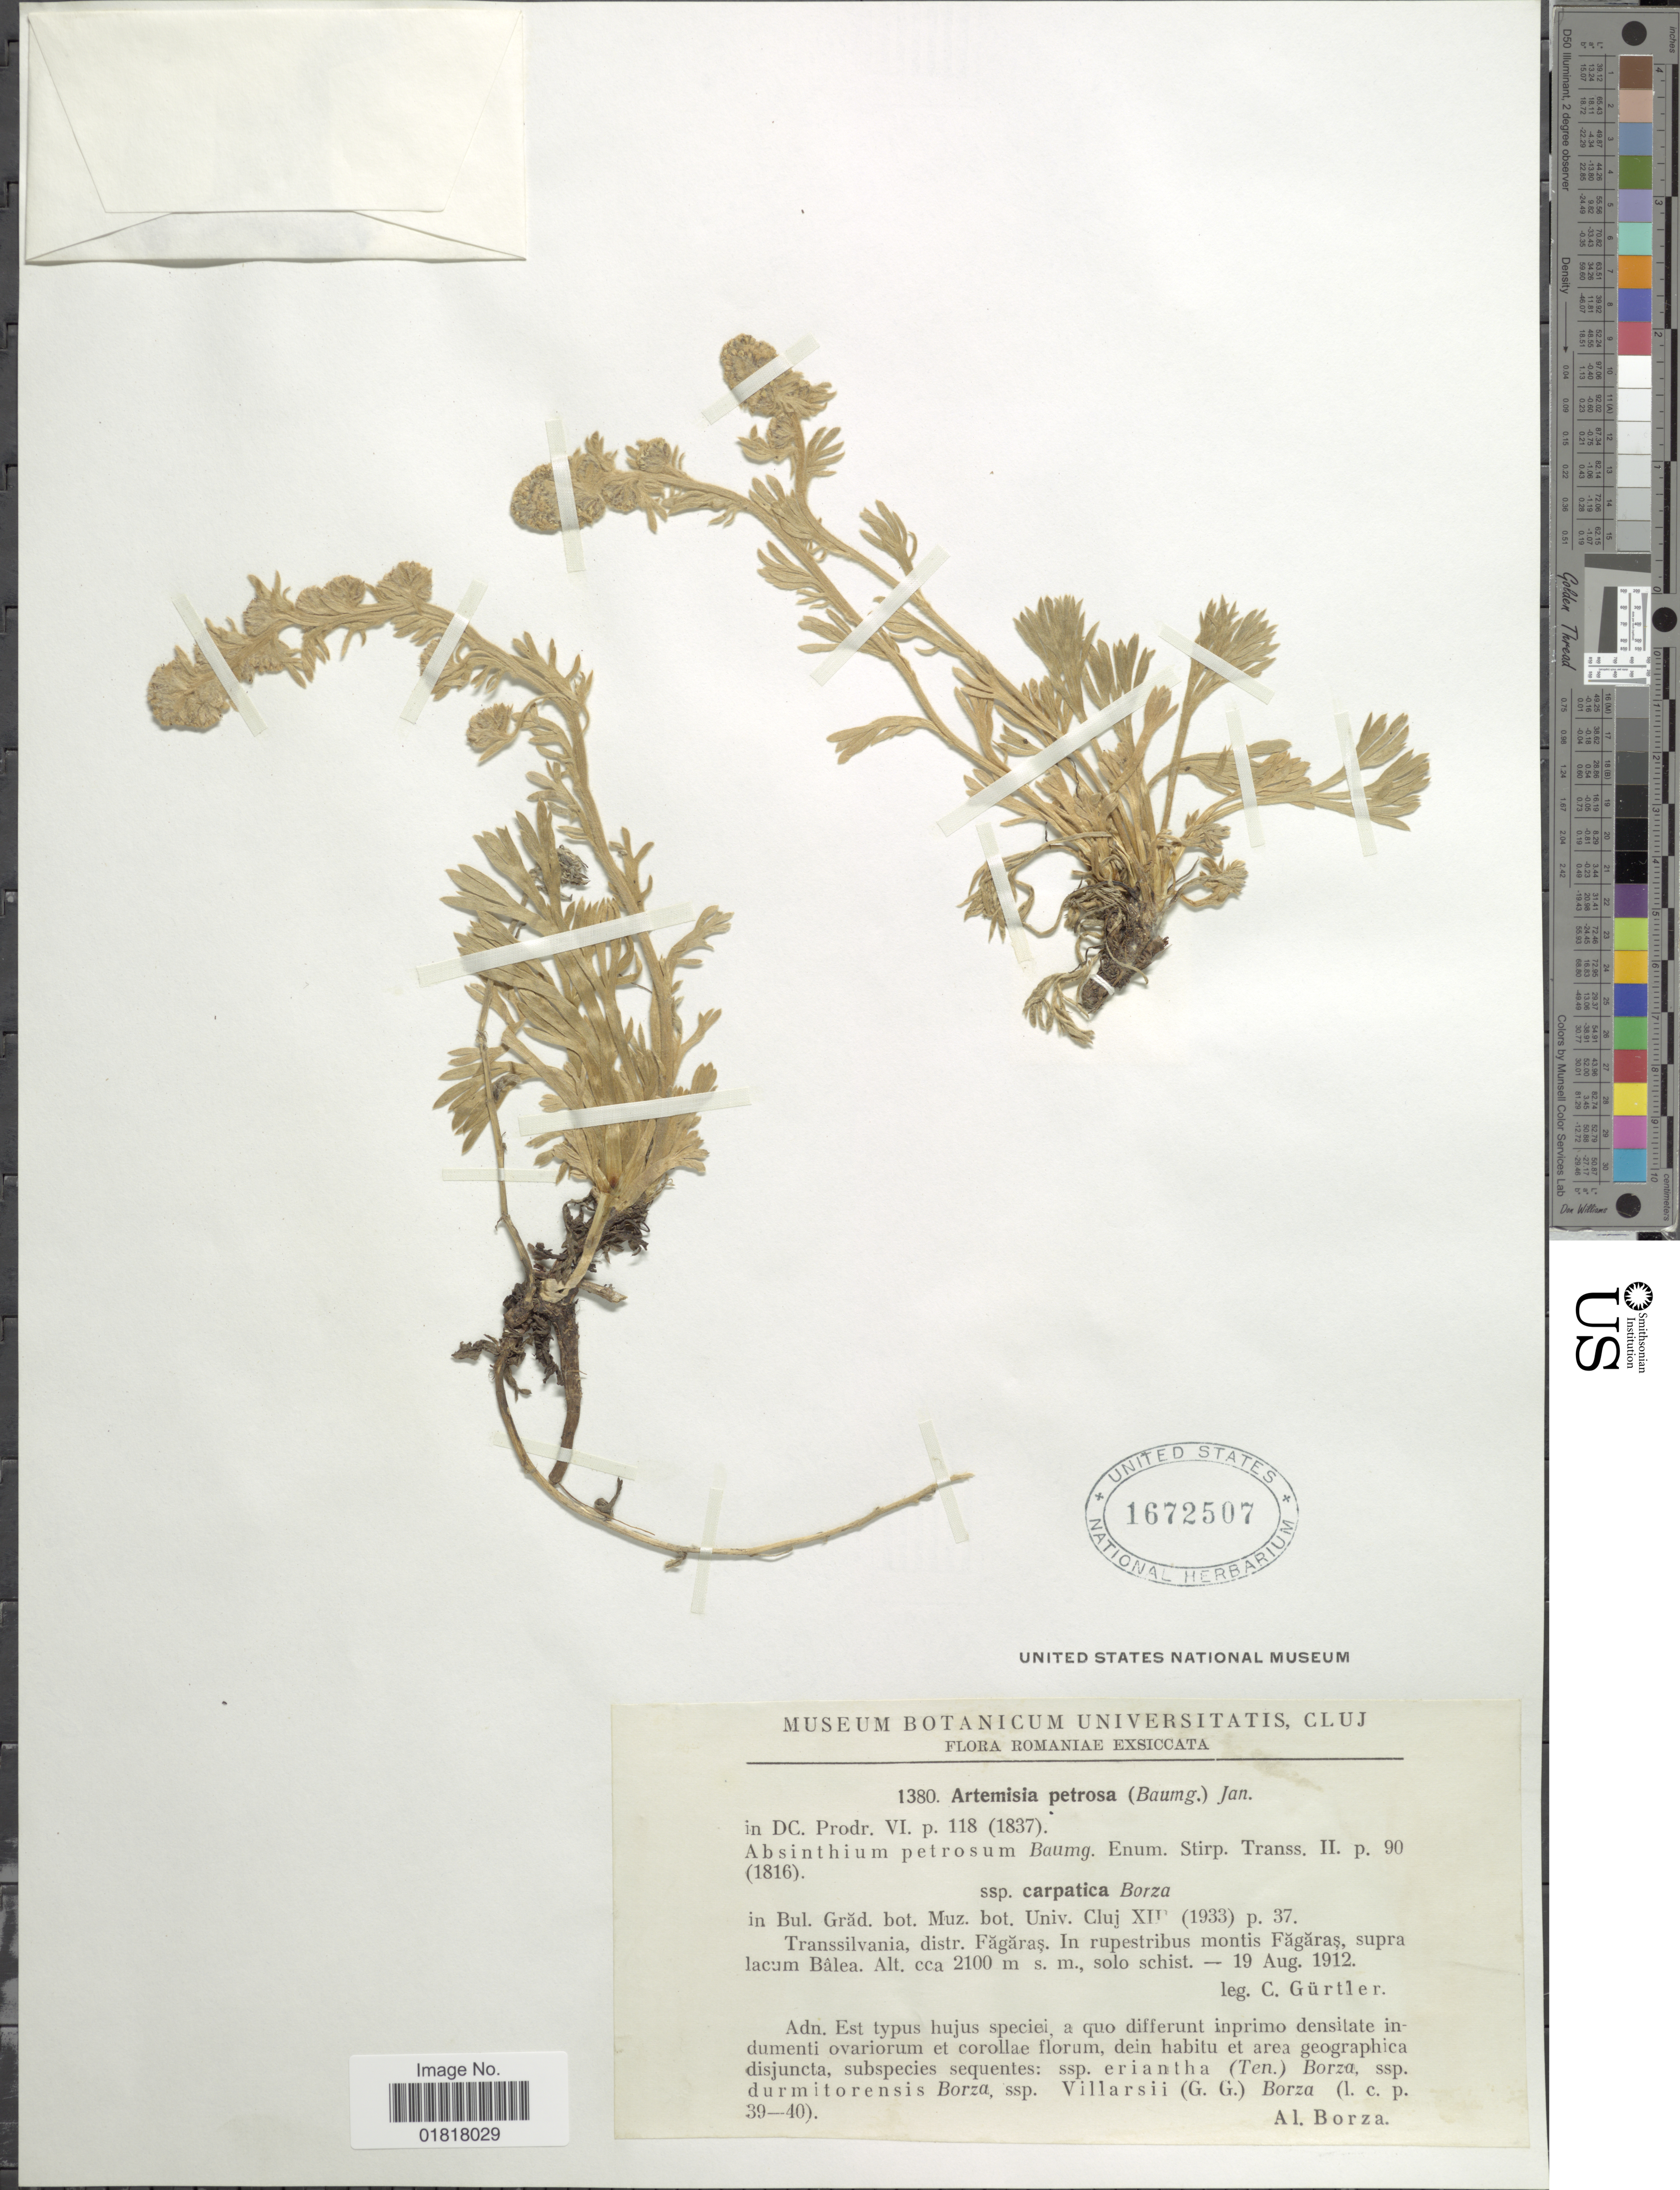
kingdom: Plantae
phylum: Tracheophyta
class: Magnoliopsida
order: Asterales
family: Asteraceae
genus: Artemisia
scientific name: Artemisia petrosa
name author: (Baumg.) Jan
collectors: C. Gürtler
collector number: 1380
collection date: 1912-08-19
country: Romania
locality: Transsilvania, Distr. Fagaras, in rupestribus montis Fagaras, supra lacum Baleca, solo schist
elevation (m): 2100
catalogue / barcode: US 1672507